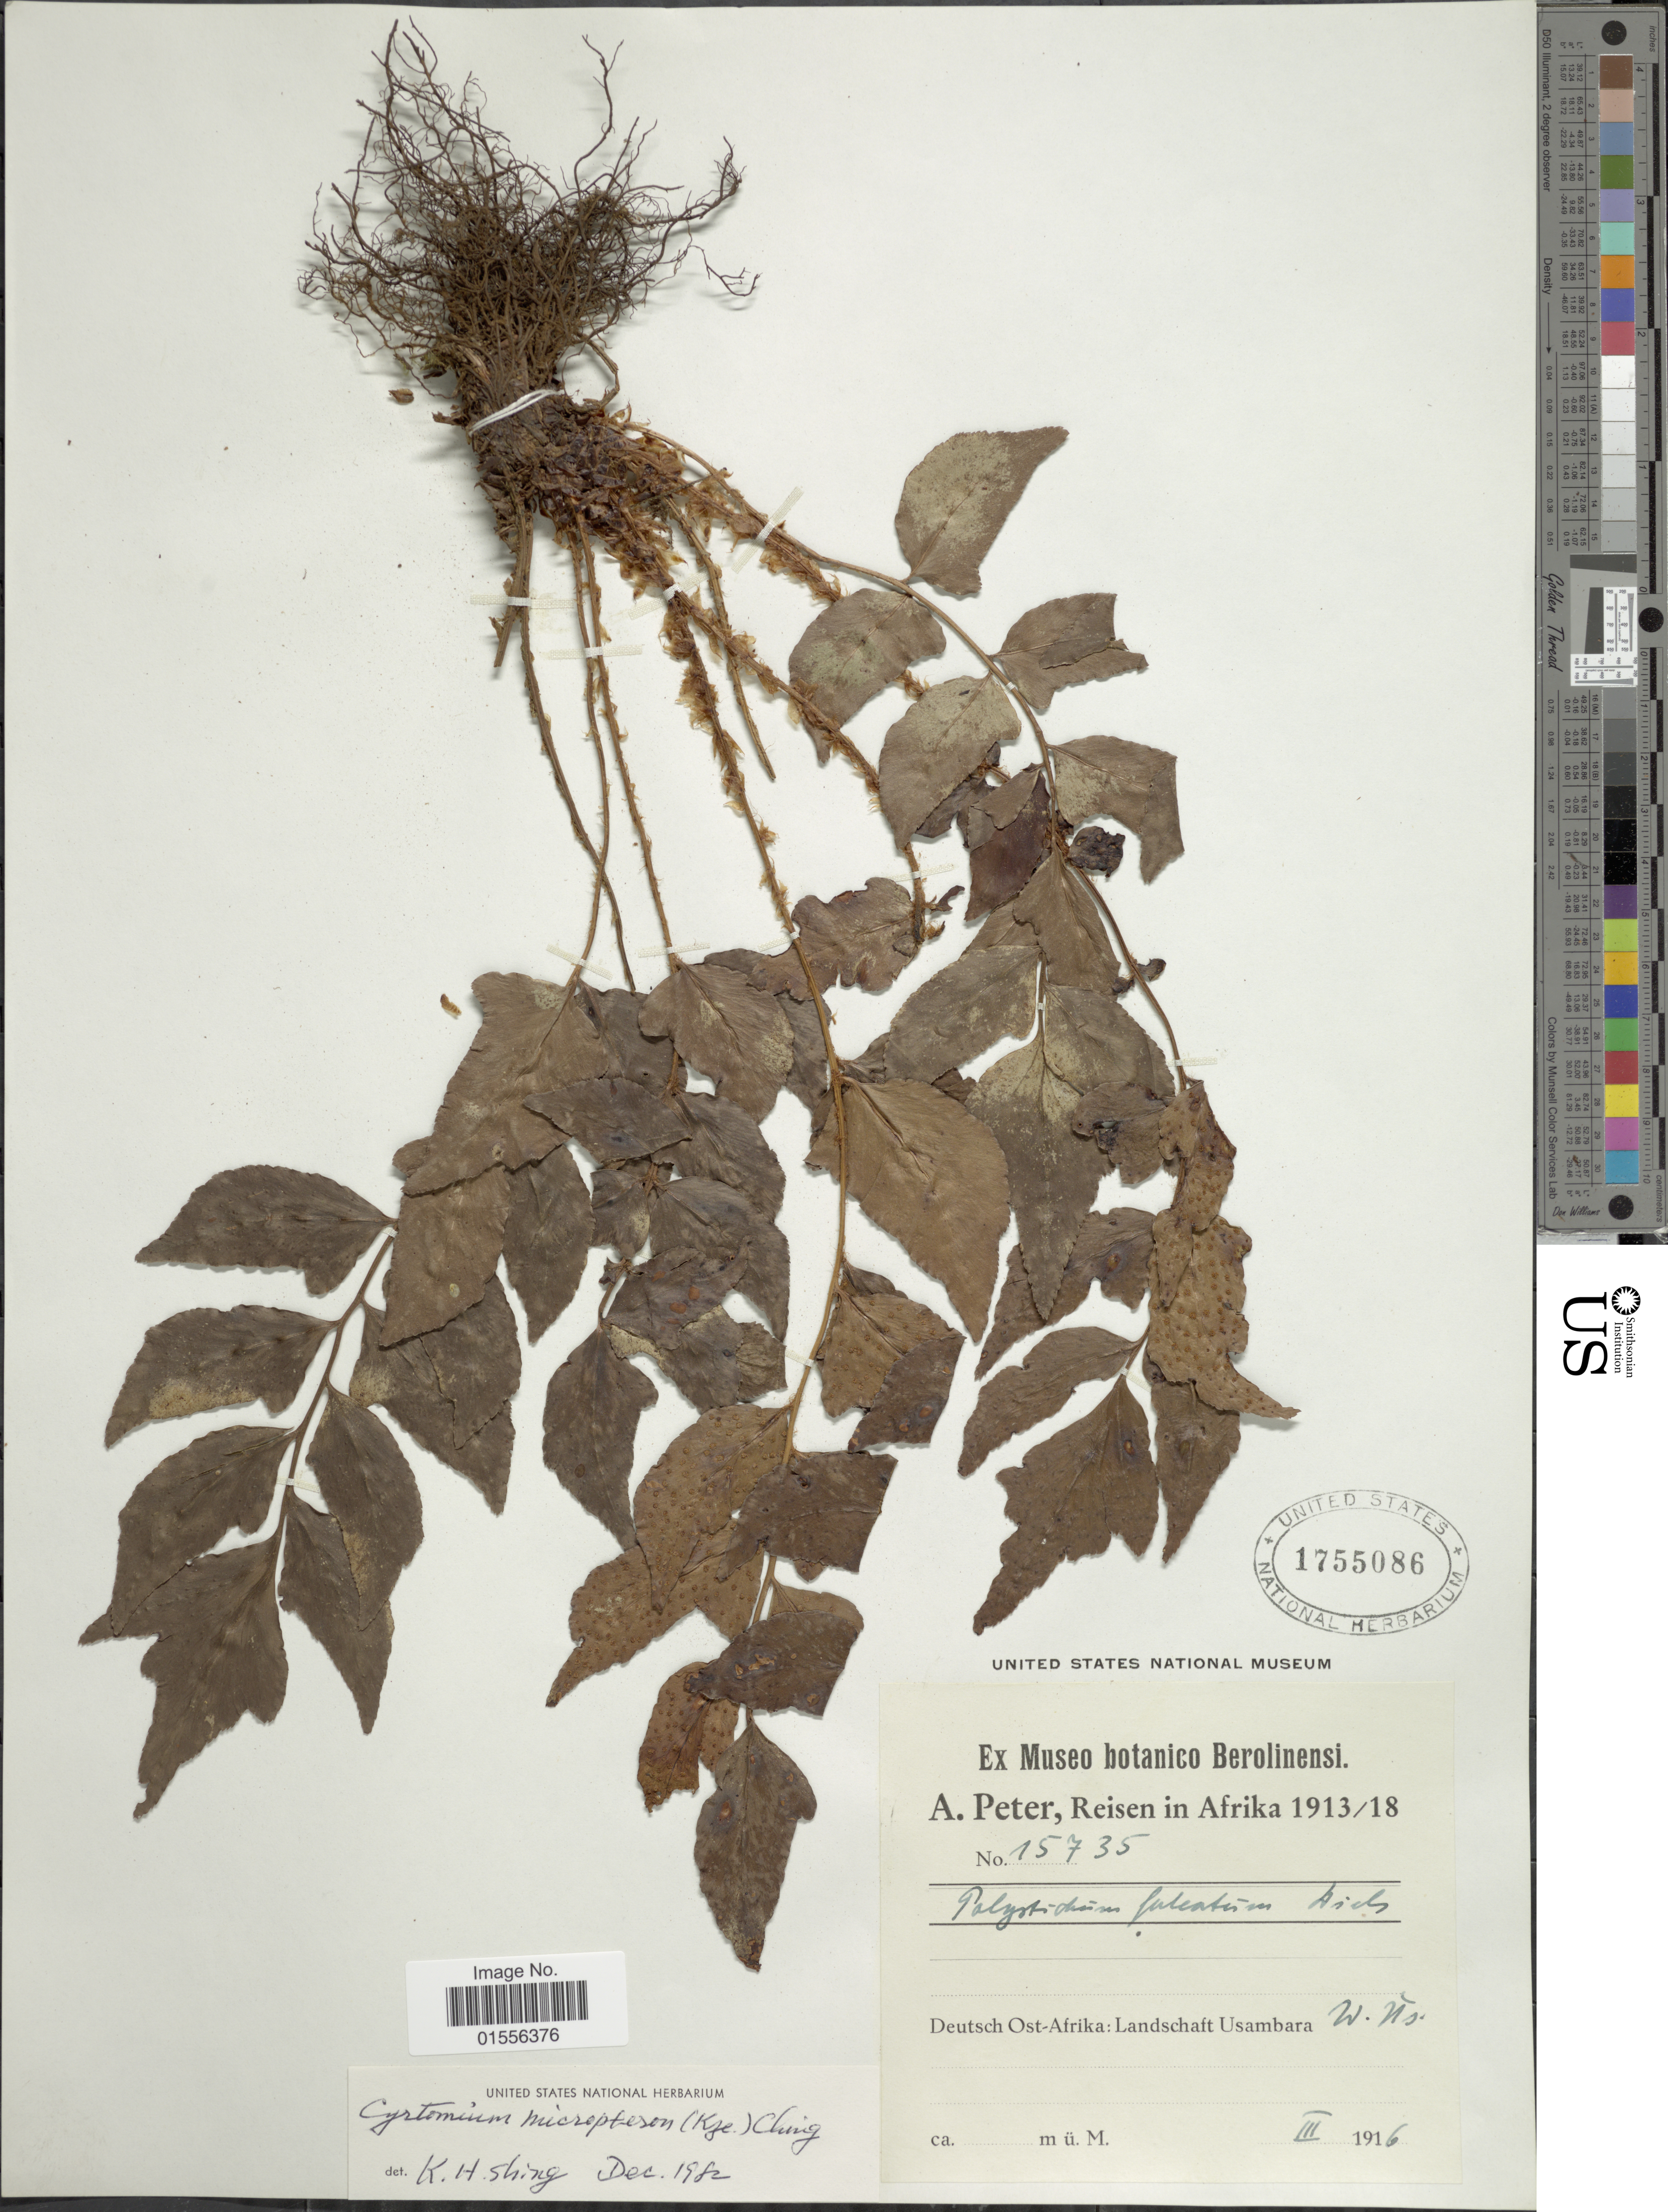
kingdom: Plantae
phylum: Tracheophyta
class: Polypodiopsida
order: Polypodiales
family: Dryopteridaceae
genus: Cyrtomium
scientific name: Cyrtomium micropterum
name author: (Kunze) Ching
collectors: A. Peter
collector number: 15735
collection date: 1916-03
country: Tanzania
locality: Deutsch Ost-Afrika: Landschaft Usambara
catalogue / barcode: US 1755086